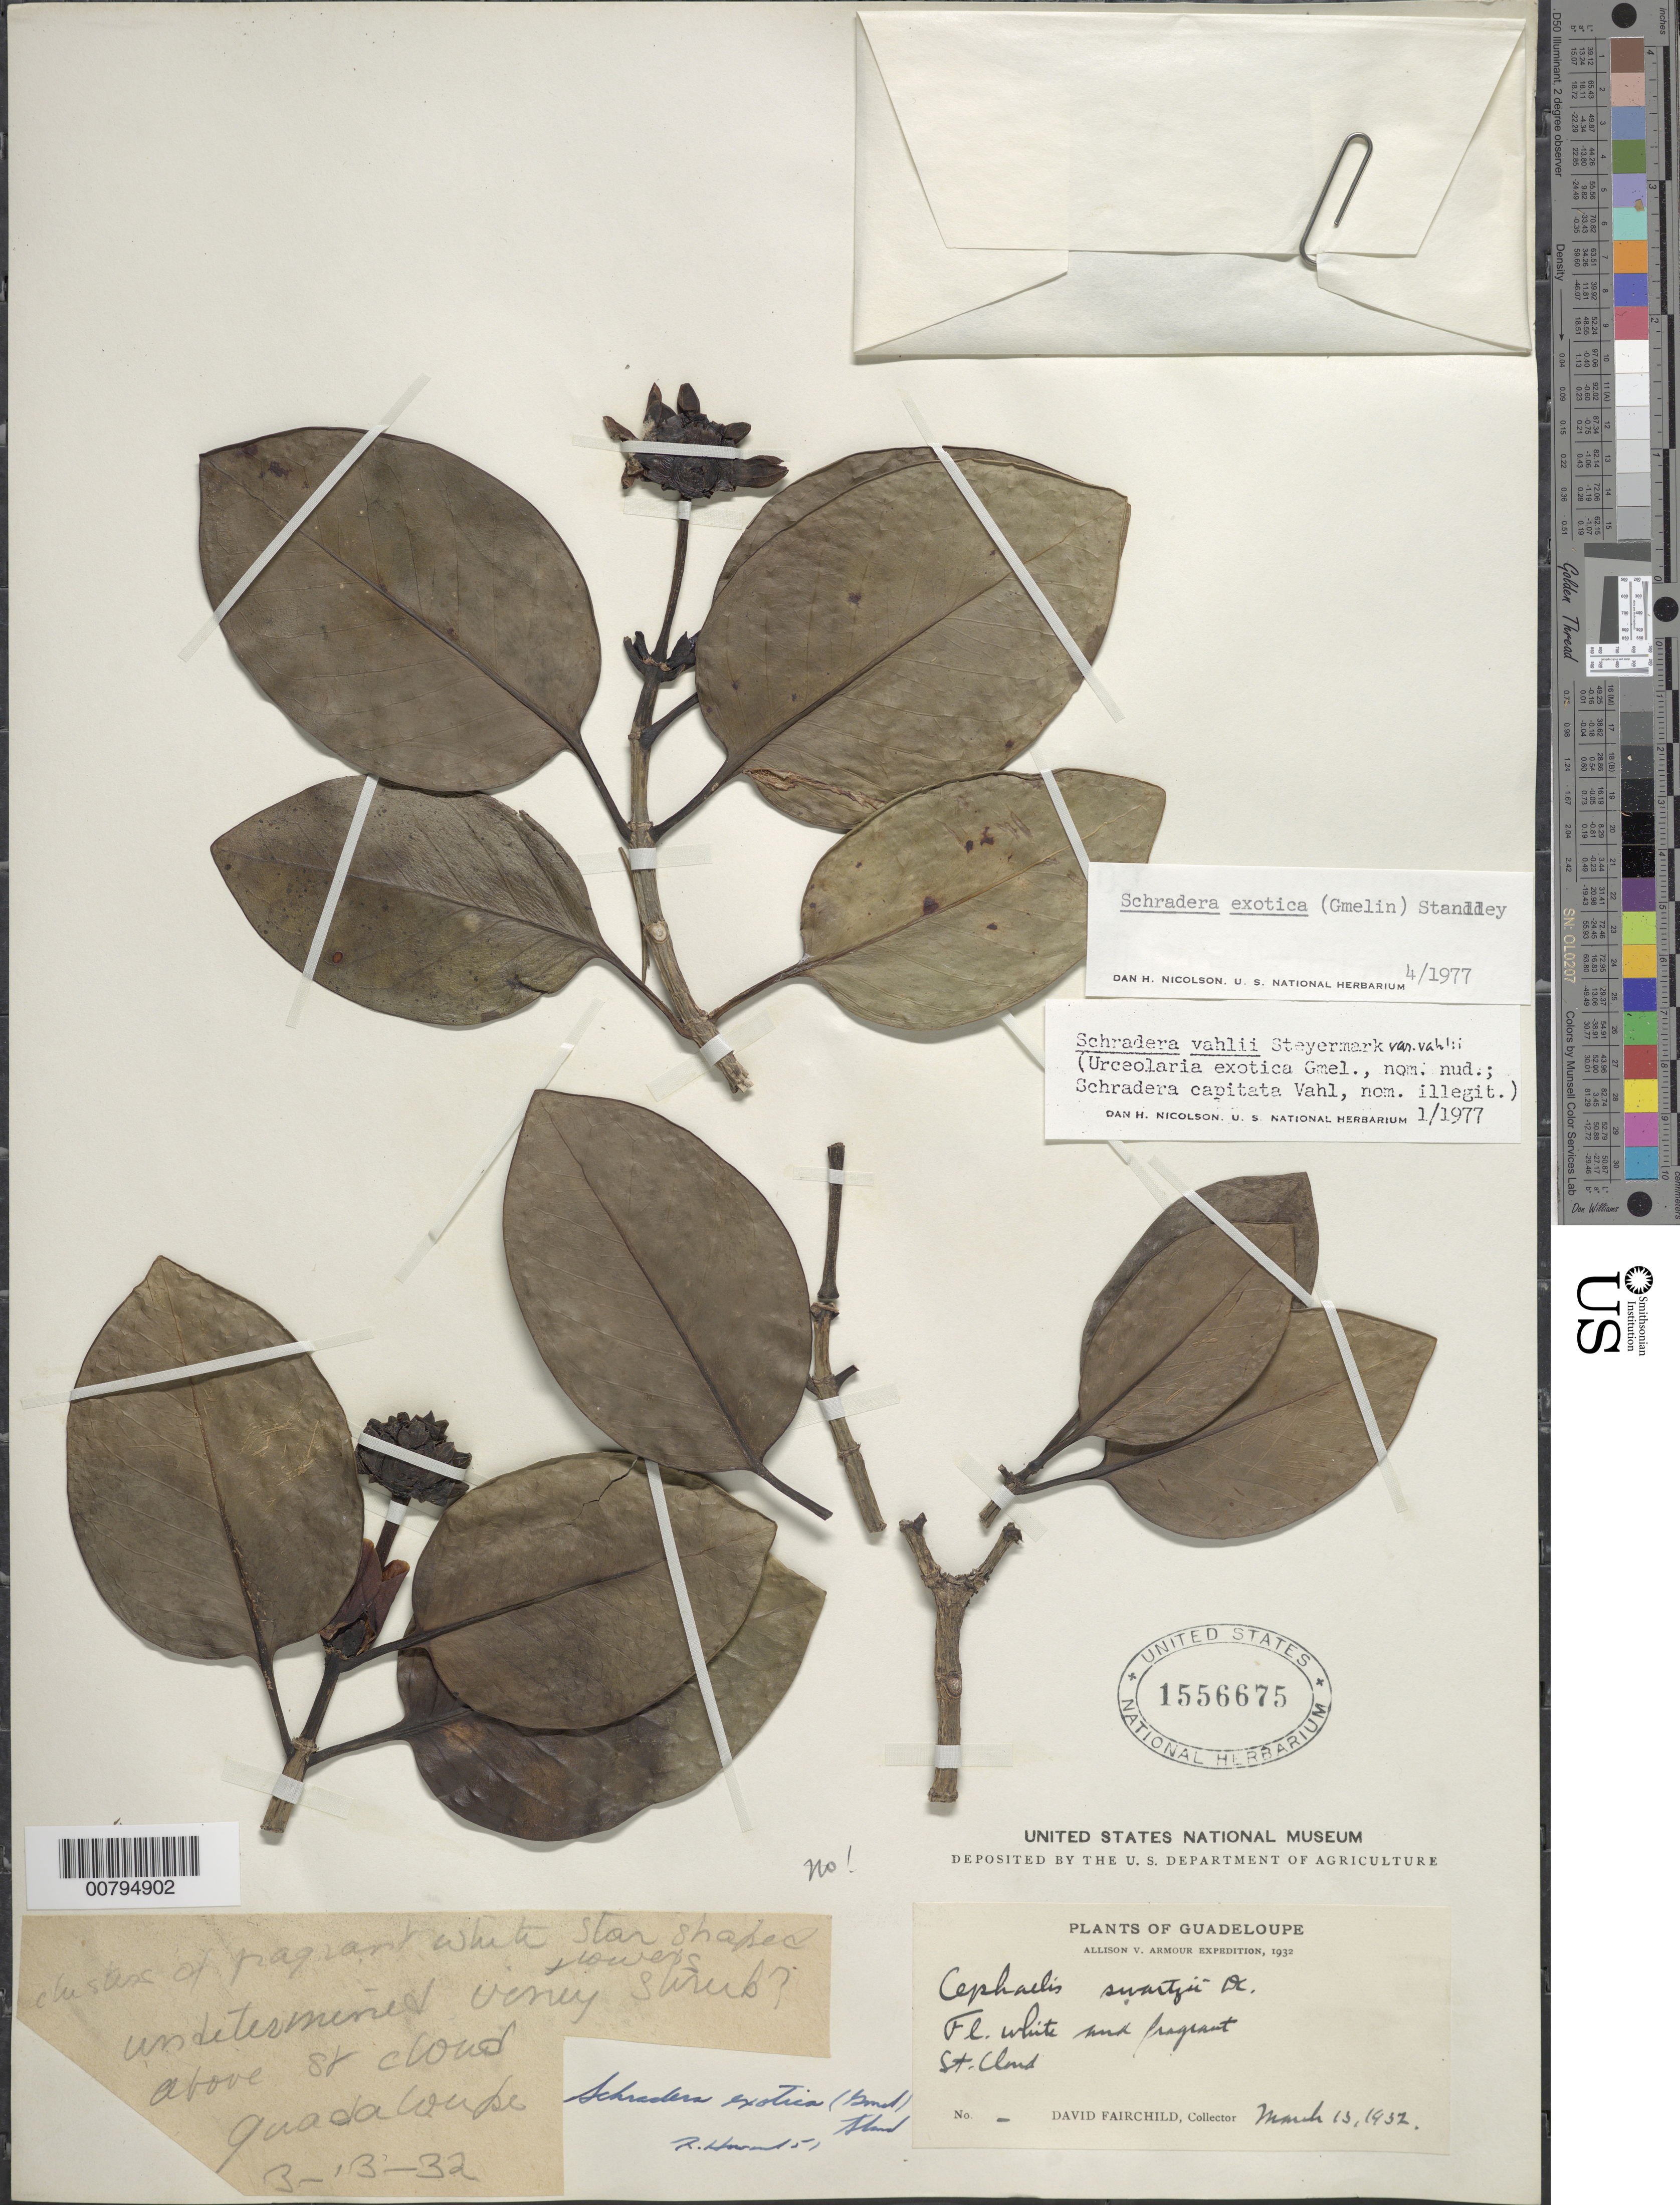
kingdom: Plantae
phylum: Tracheophyta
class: Magnoliopsida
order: Gentianales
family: Rubiaceae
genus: Schradera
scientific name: Schradera exotica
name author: (J.F. Gmel.) Standl.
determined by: Nicolson, Dan H.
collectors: D. Fairchild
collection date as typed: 13 Mar 1932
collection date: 1932-03-13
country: Guadeloupe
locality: Above St. Cloud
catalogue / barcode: US 1556675